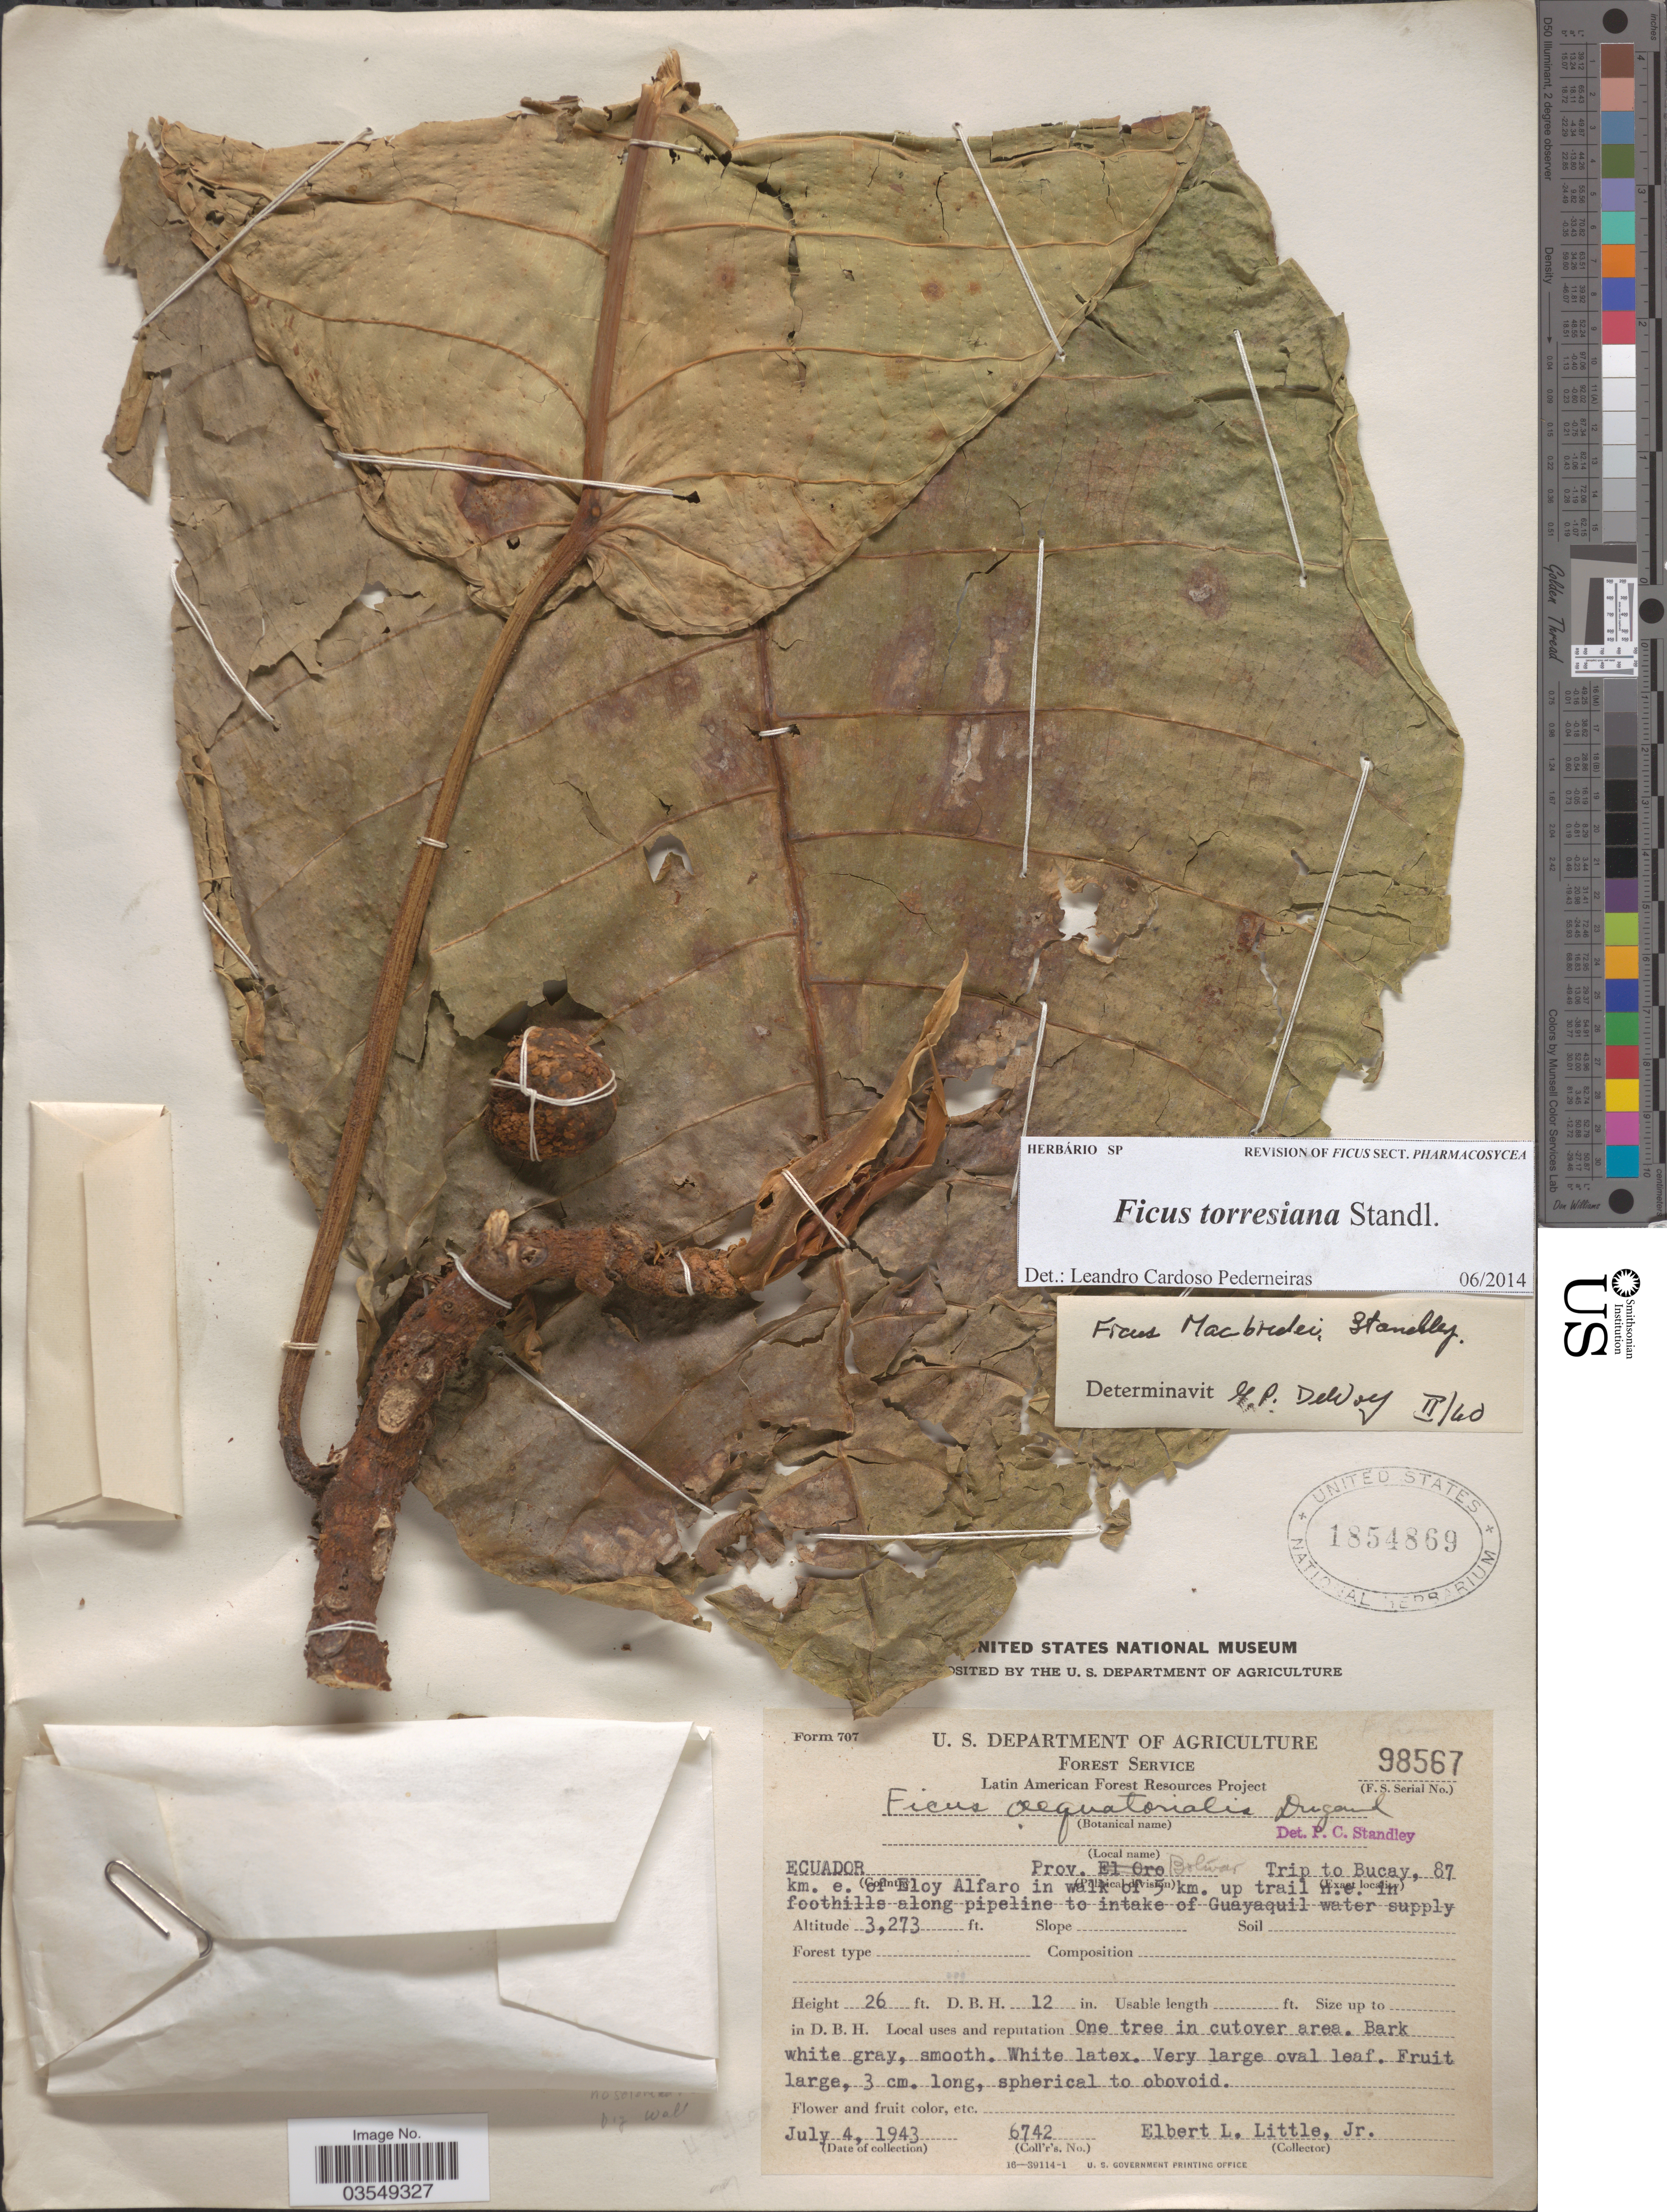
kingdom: Plantae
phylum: Tracheophyta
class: Magnoliopsida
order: Rosales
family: Moraceae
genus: Ficus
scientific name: Ficus torresiana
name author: Standl.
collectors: E. L. Little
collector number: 6742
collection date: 1943-07-04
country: Colombia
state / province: Bolívar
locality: Trip to Bucay, 87 km. e. of Eloy Alfaro in walk of 5 km. up trail n.e. in foothills along pipeline to intake of Guayaquil water supply.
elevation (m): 998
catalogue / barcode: US 1854869